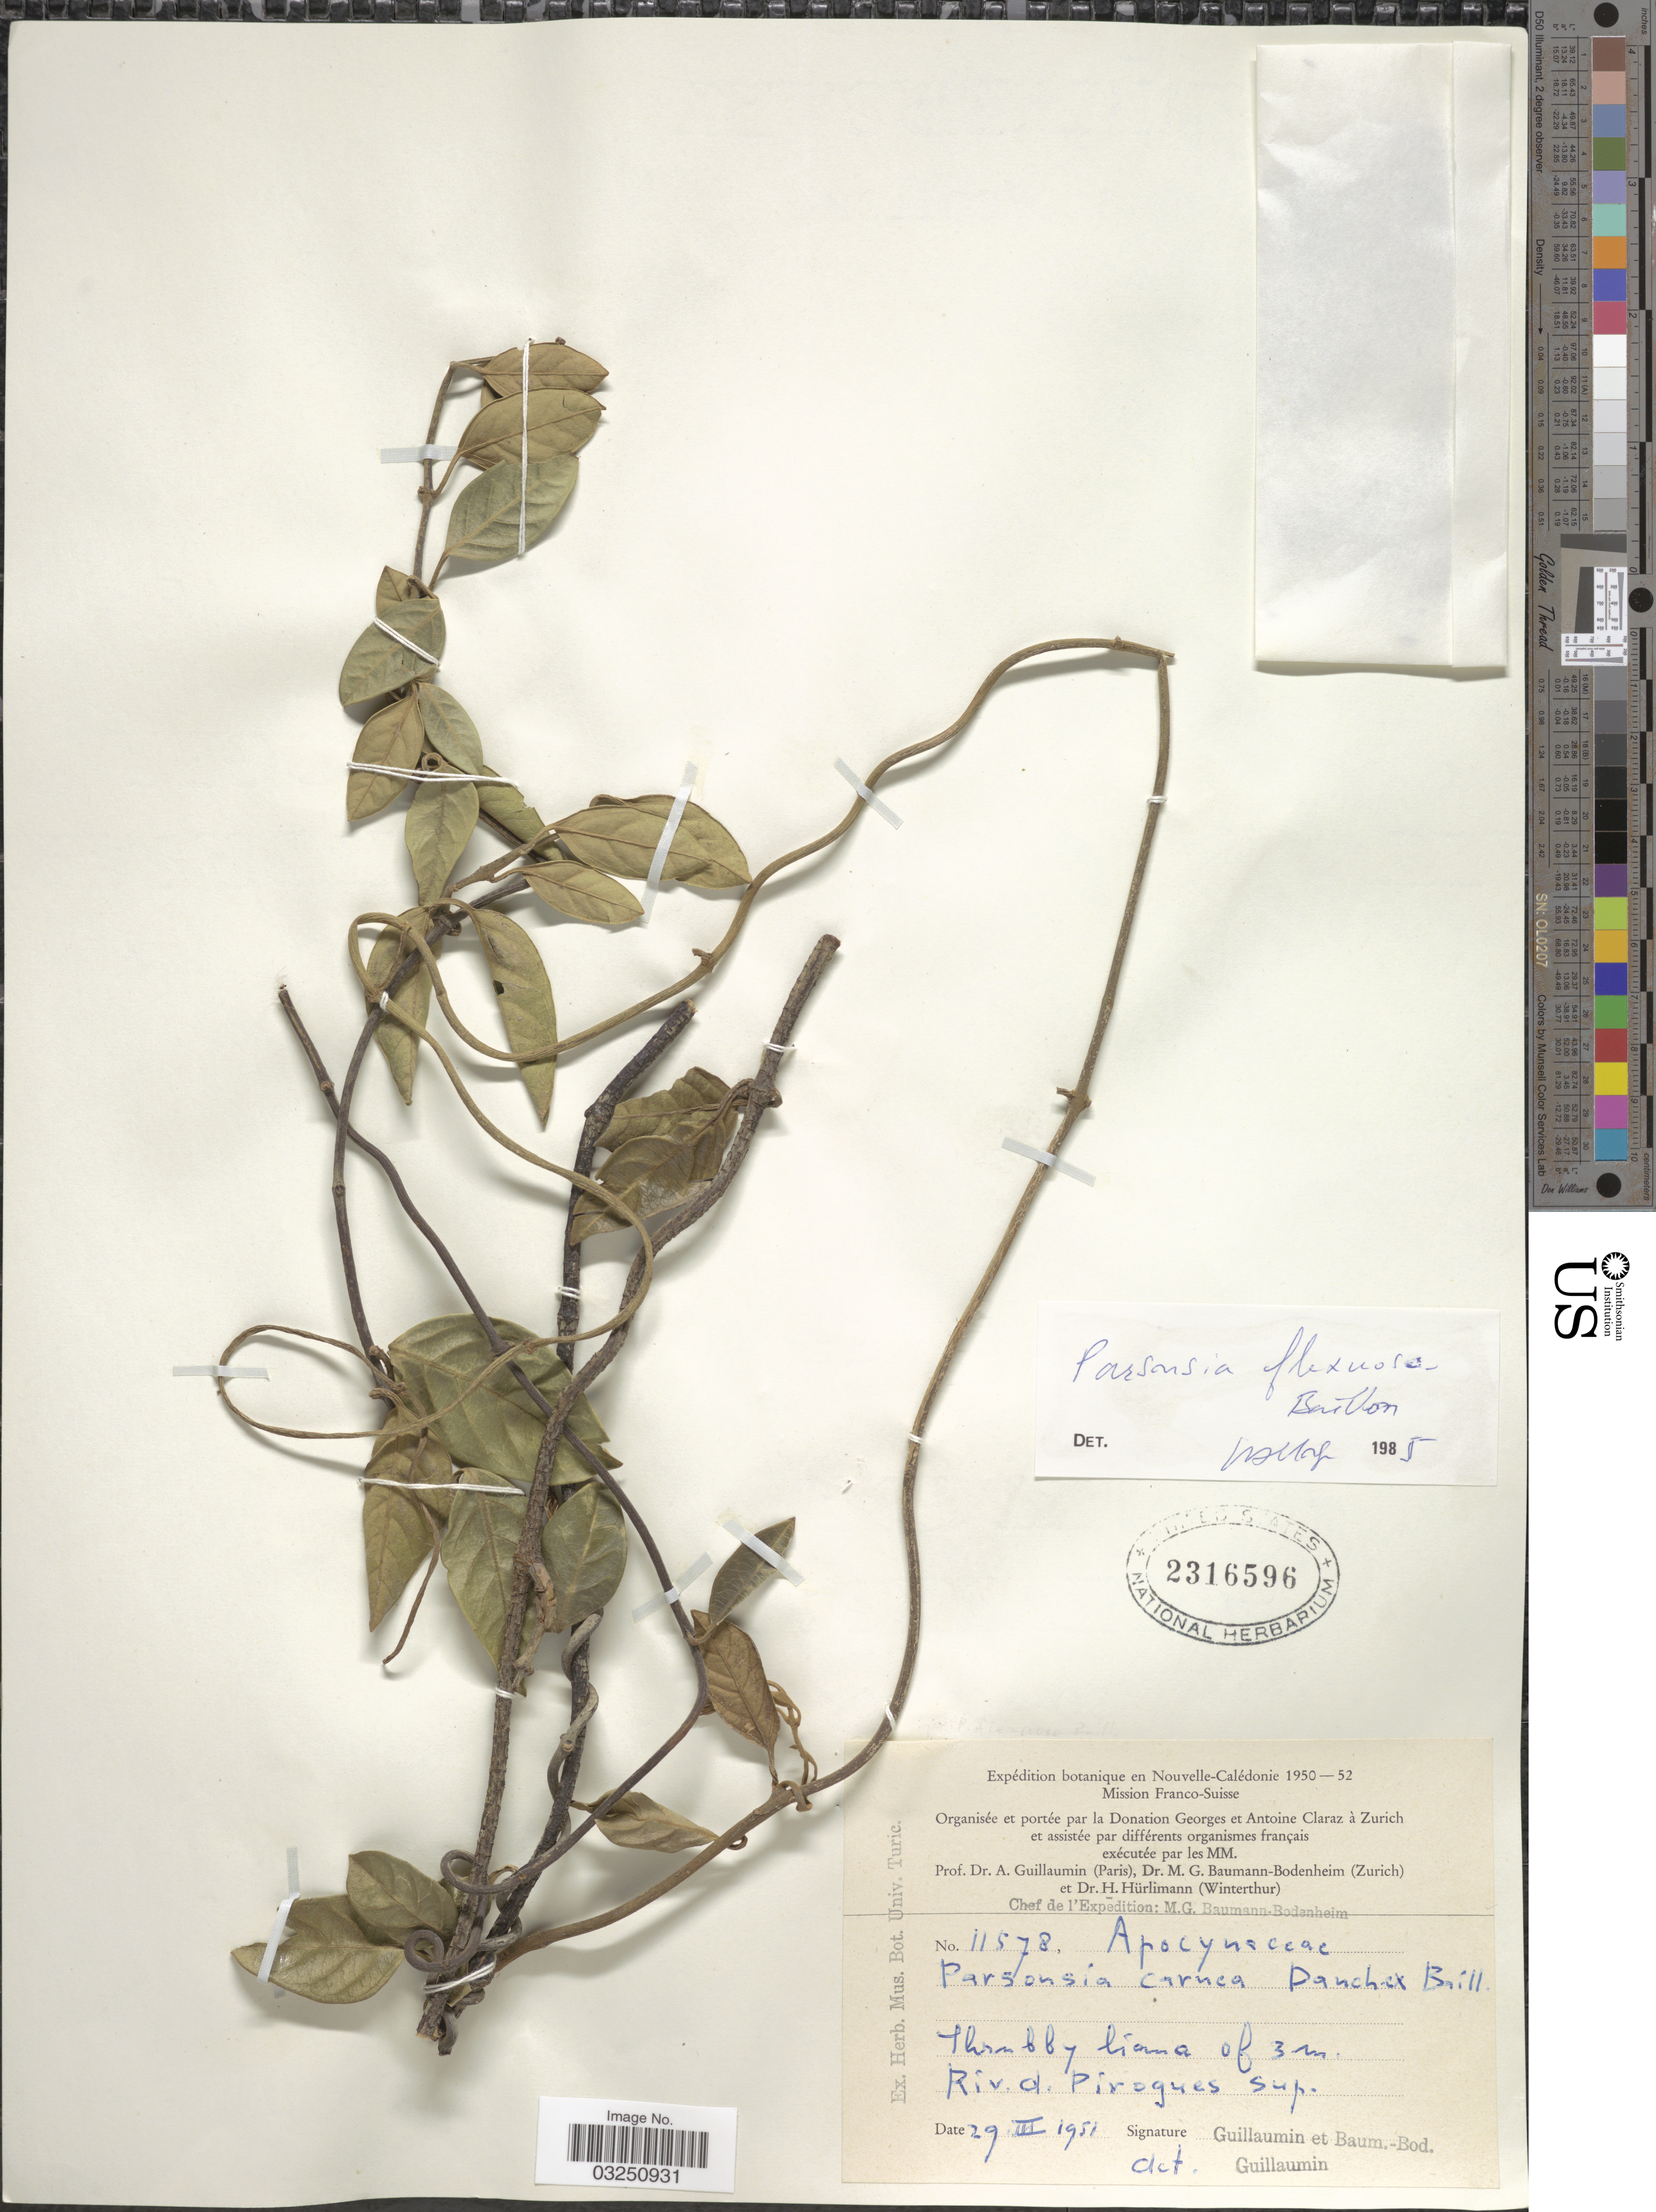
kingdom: Plantae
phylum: Tracheophyta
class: Magnoliopsida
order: Myrtales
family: Lythraceae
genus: Parsonsia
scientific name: Parsonsia flexuosa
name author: Baill.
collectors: A. Guillaumin & M. G. Baumann-Bodenheim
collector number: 11578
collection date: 1951-03-29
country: New Caledonia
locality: Nouvelle-Calédonie. Riv. d. Pirogues sup.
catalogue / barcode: US 2316596